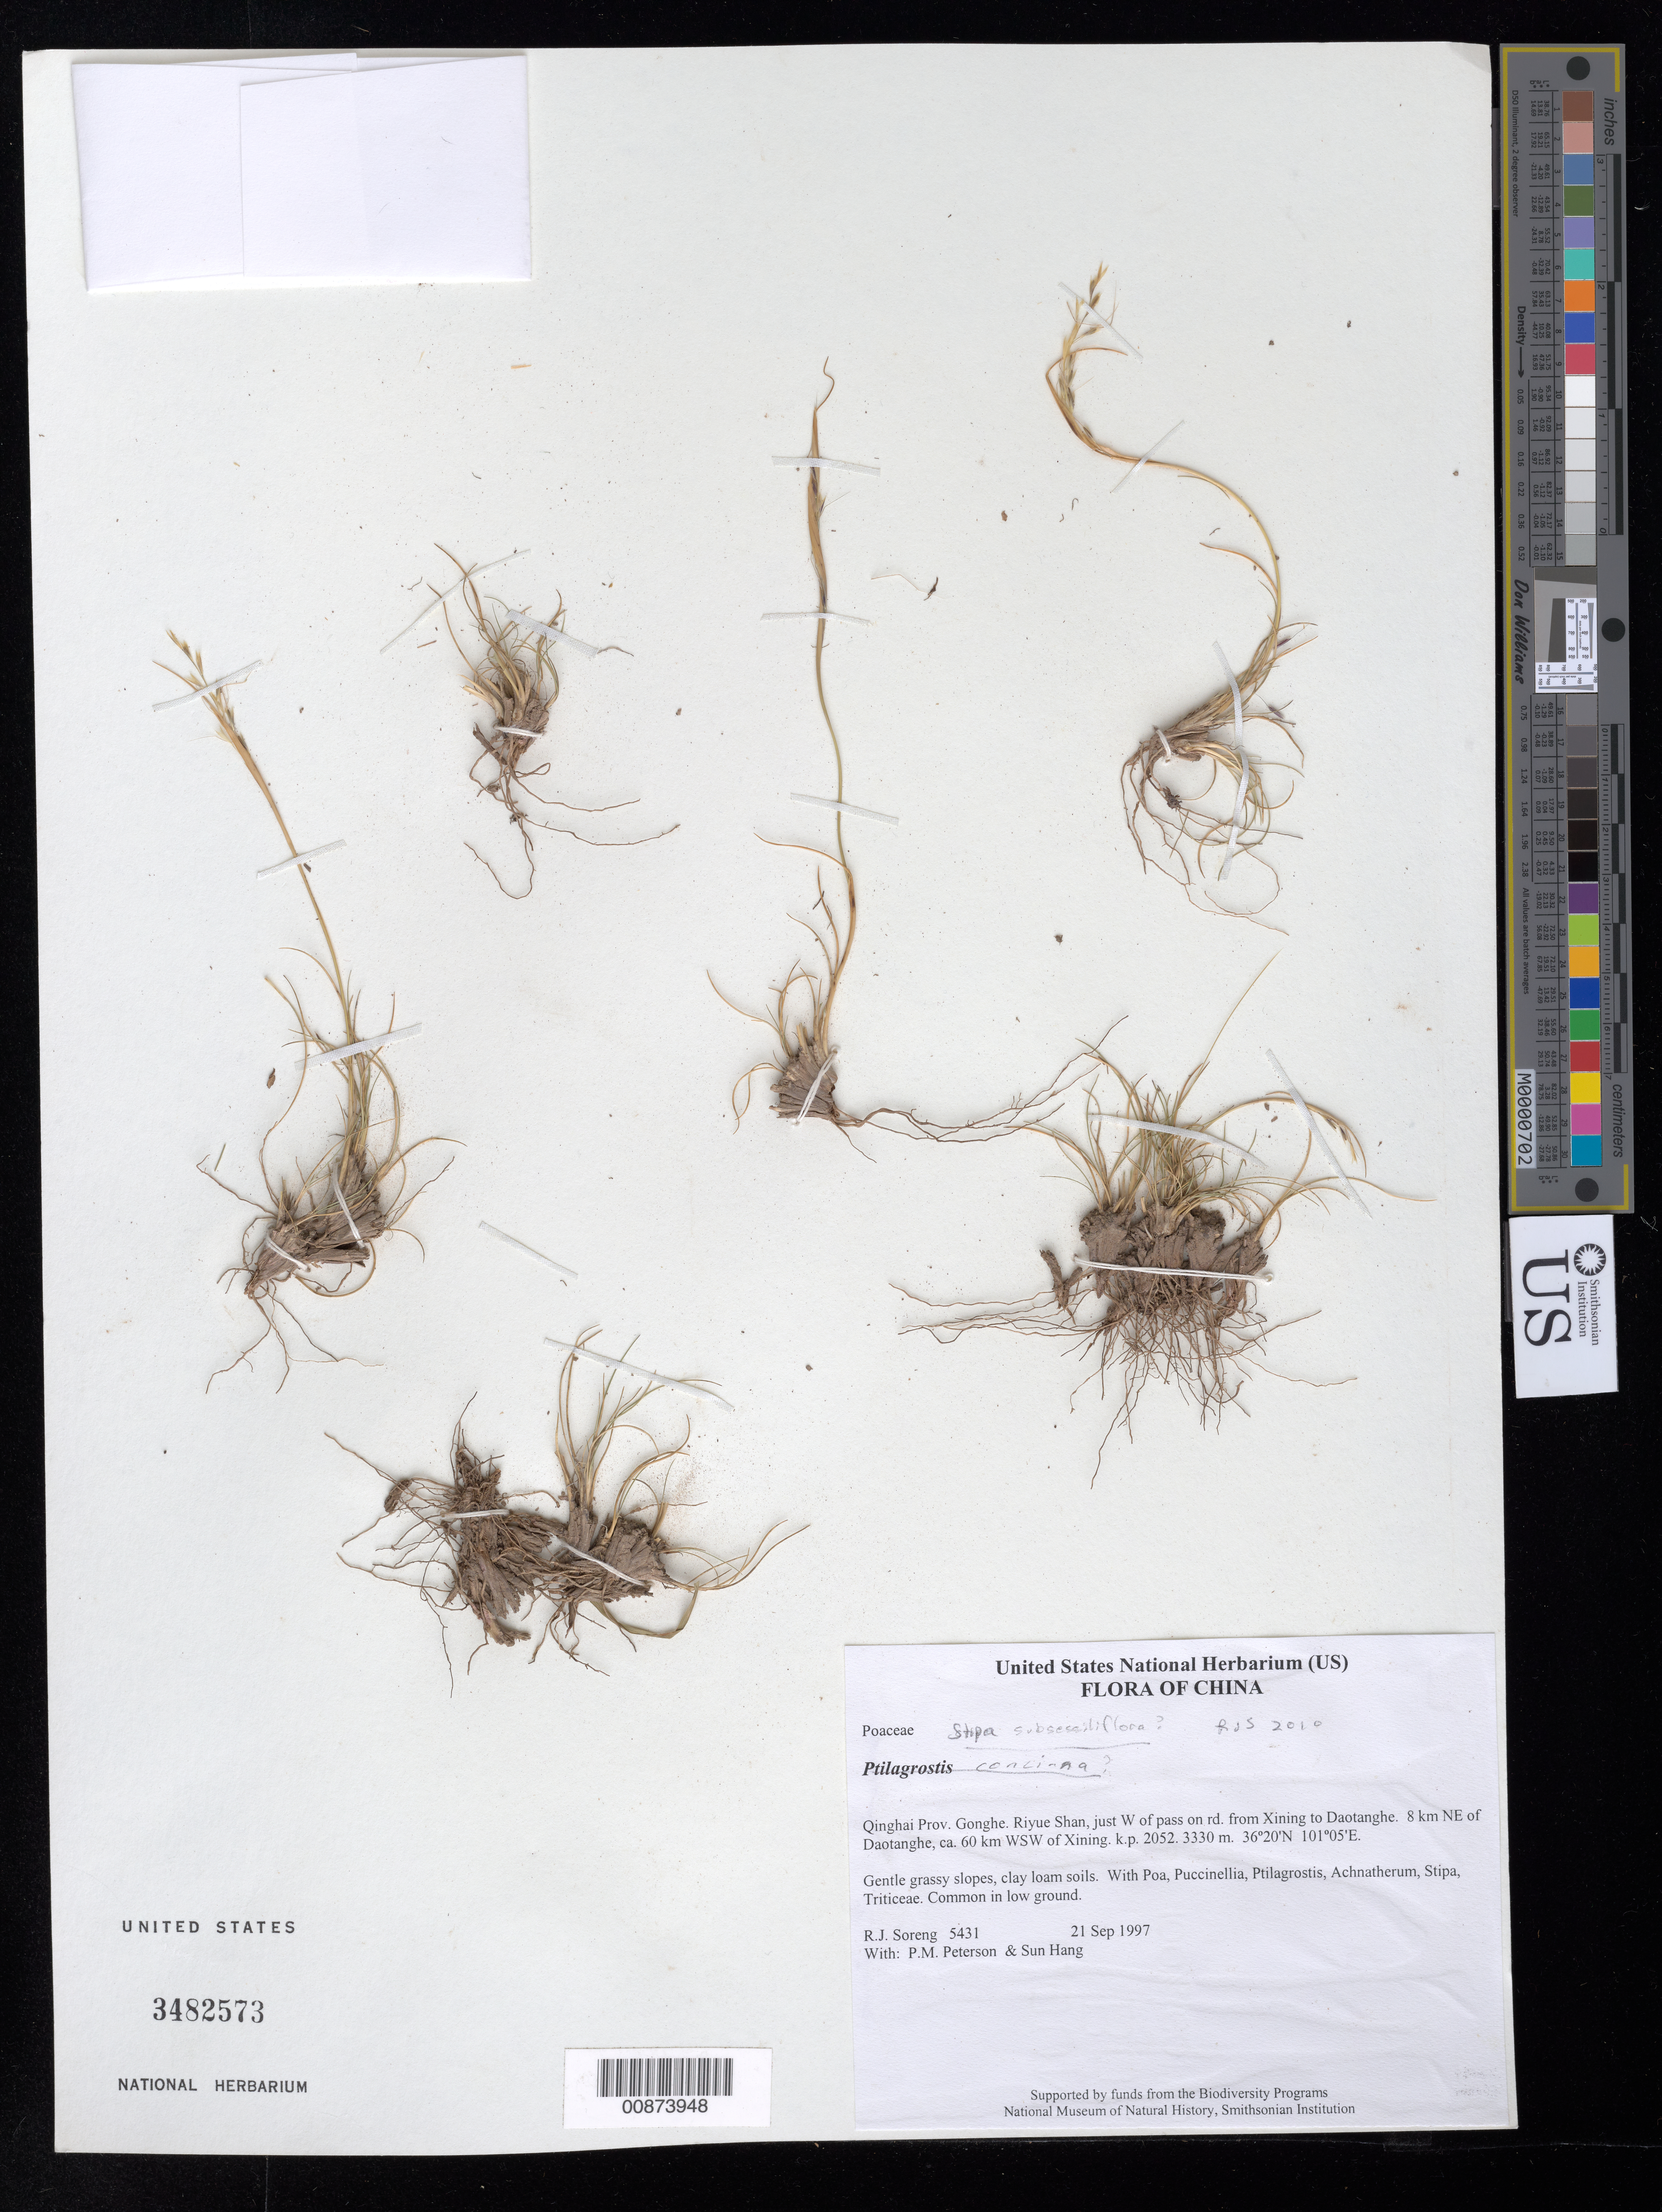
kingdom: Plantae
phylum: Tracheophyta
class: Liliopsida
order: Poales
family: Poaceae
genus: Stipa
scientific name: Stipa subsessiliflora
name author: (Rupr.) Roshev.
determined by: Soreng, Robert J., Research Associate (BOT), Smithsonian Institution - National Museum of Natural History (UNITED STATES)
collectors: R. J. Soreng, P. M. Peterson & Sun Hang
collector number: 5431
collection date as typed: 21 Sep 1997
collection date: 1997-09-21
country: China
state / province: Qinghai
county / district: Gonghe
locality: Riyue Shan, just W of pass on rd. from Xining to Daotanghe. 8 km NE of Daotanghe, ca. 60 km WSW of Xining. k.p. 2052.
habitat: Gentle grassy slopes, clay loam soils. With Poa, Puccinellia, Ptilagrostis, Achnatherum, Stipa, Triticeae.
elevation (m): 3330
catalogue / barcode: US 3482573